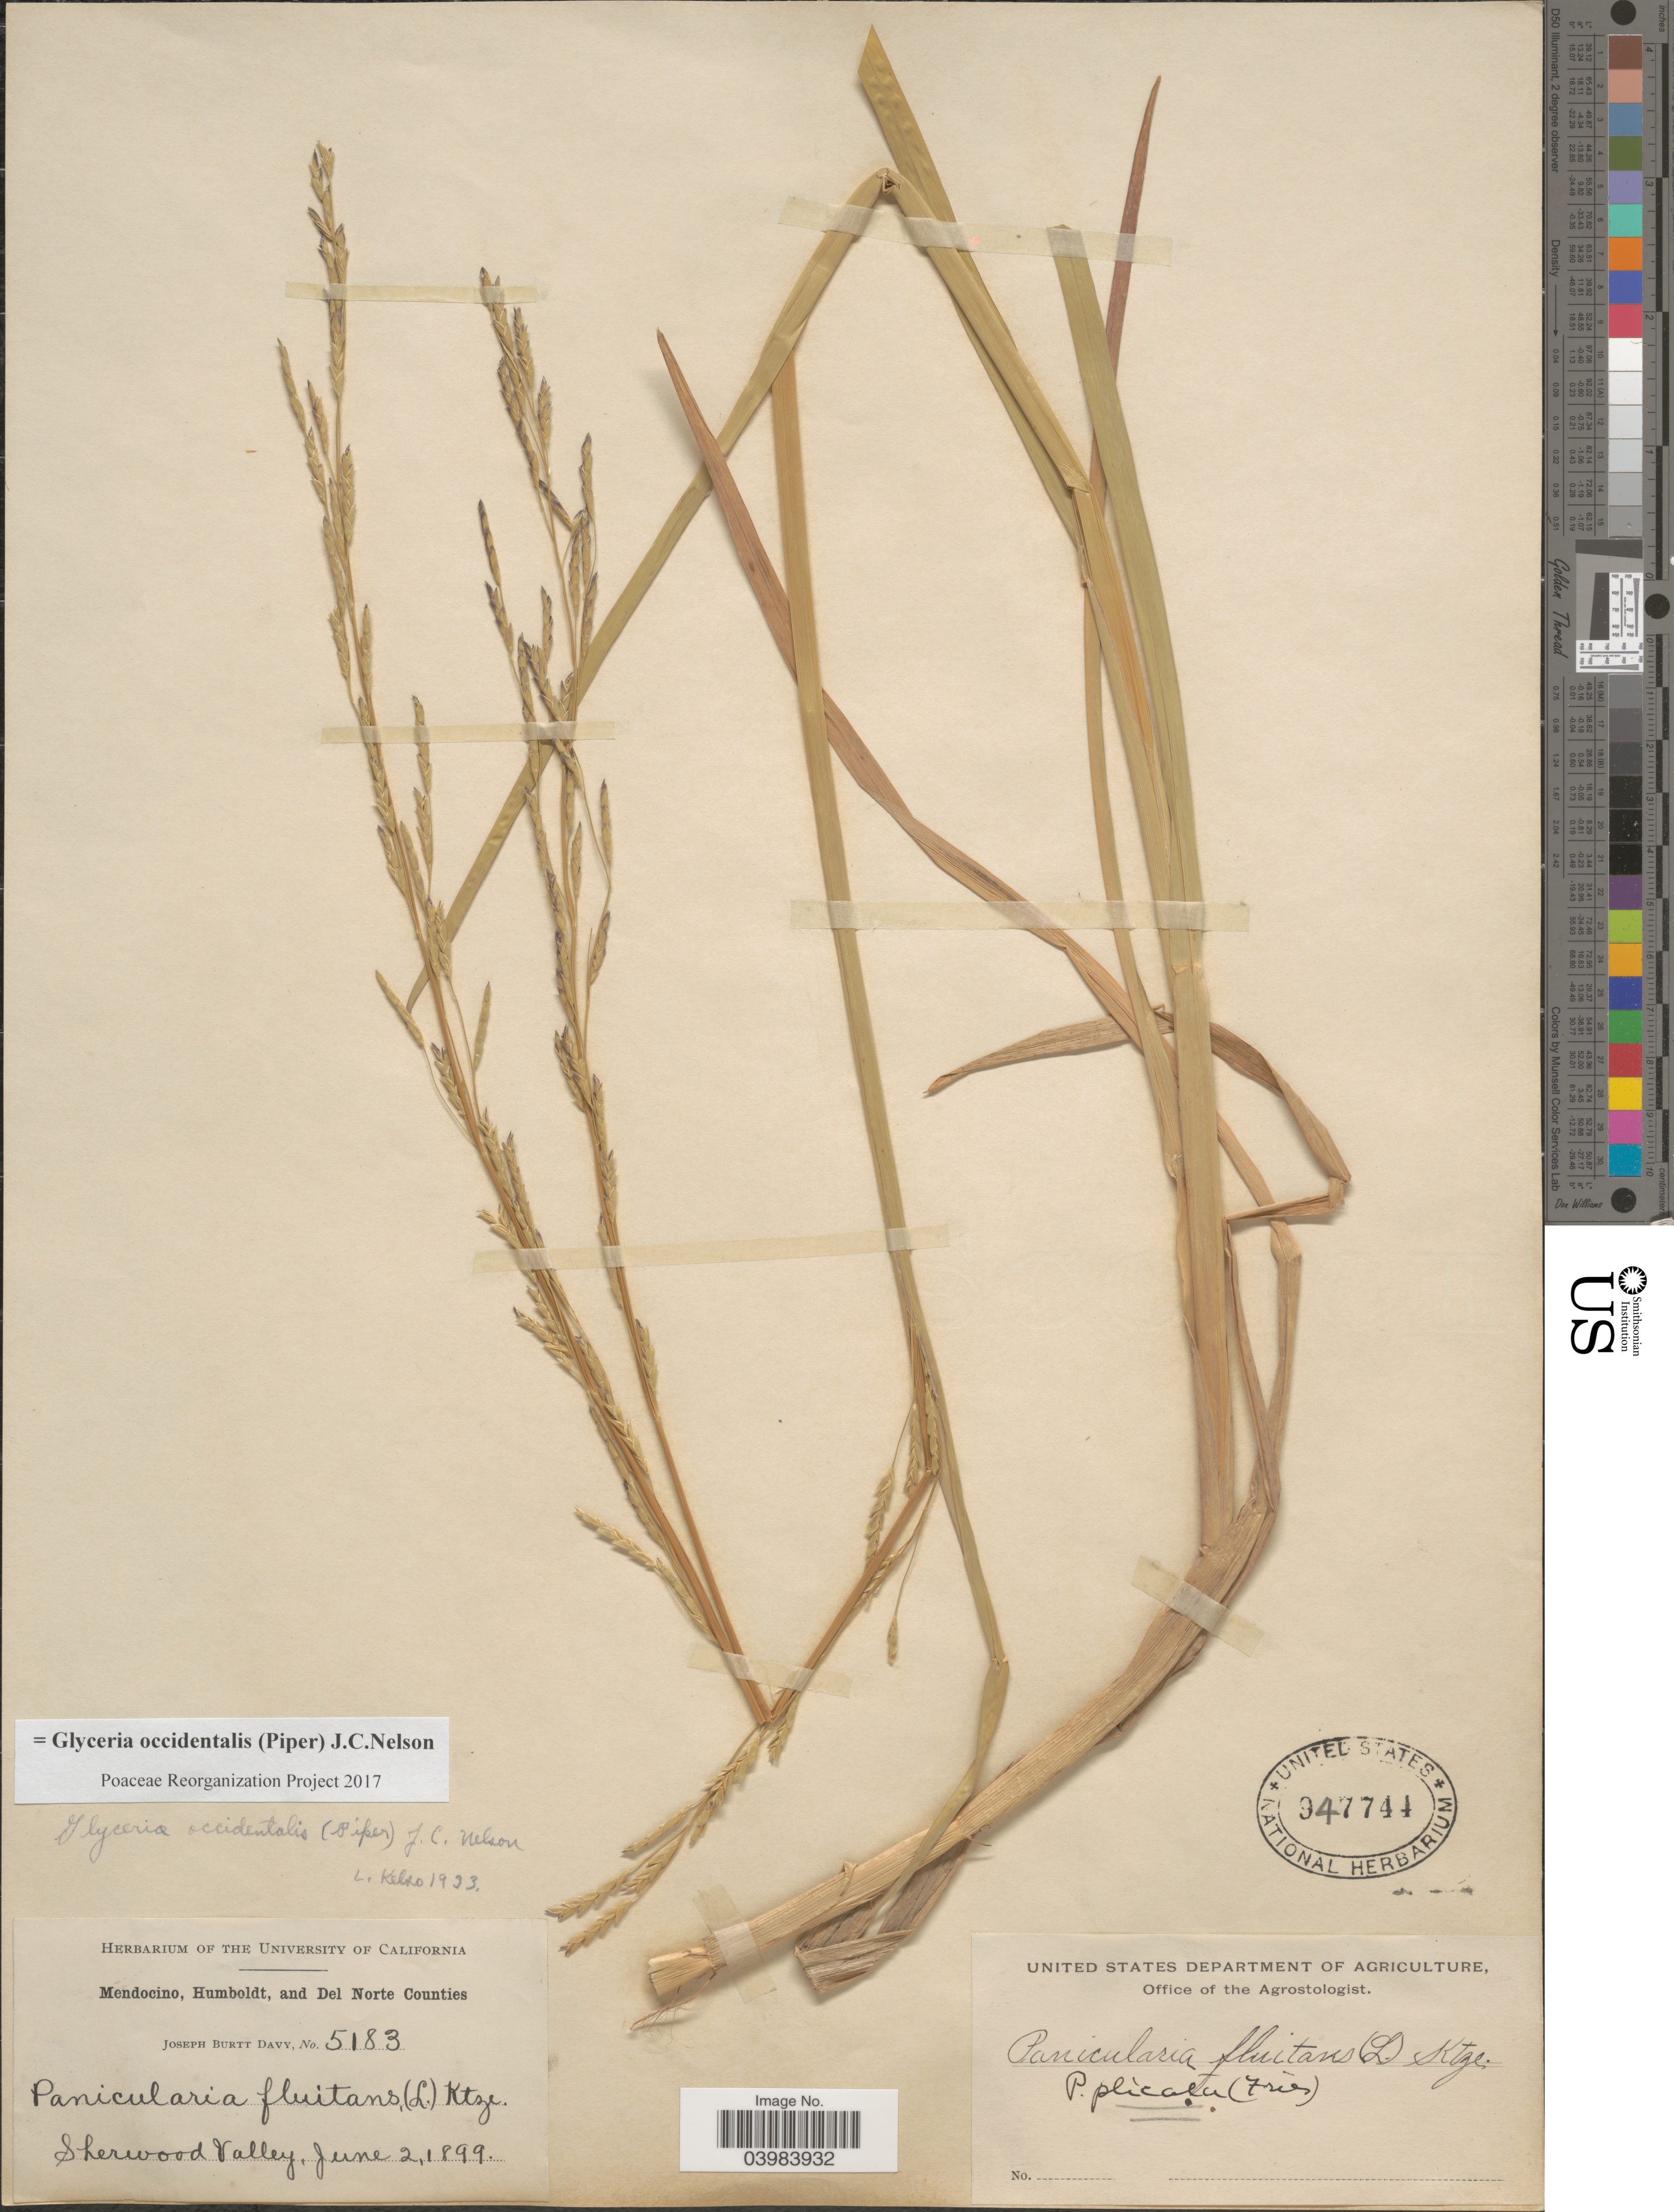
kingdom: Plantae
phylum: Tracheophyta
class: Liliopsida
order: Poales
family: Poaceae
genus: Glyceria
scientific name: Glyceria occidentalis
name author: (Piper) J.C. Nelson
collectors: J. Burtt Davy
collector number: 5183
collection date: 1899-06-02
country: United States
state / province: California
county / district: Mendocino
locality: Mendocino, Humboldt, and Del Norte Counties. Sherwood Valley.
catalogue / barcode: US 947744